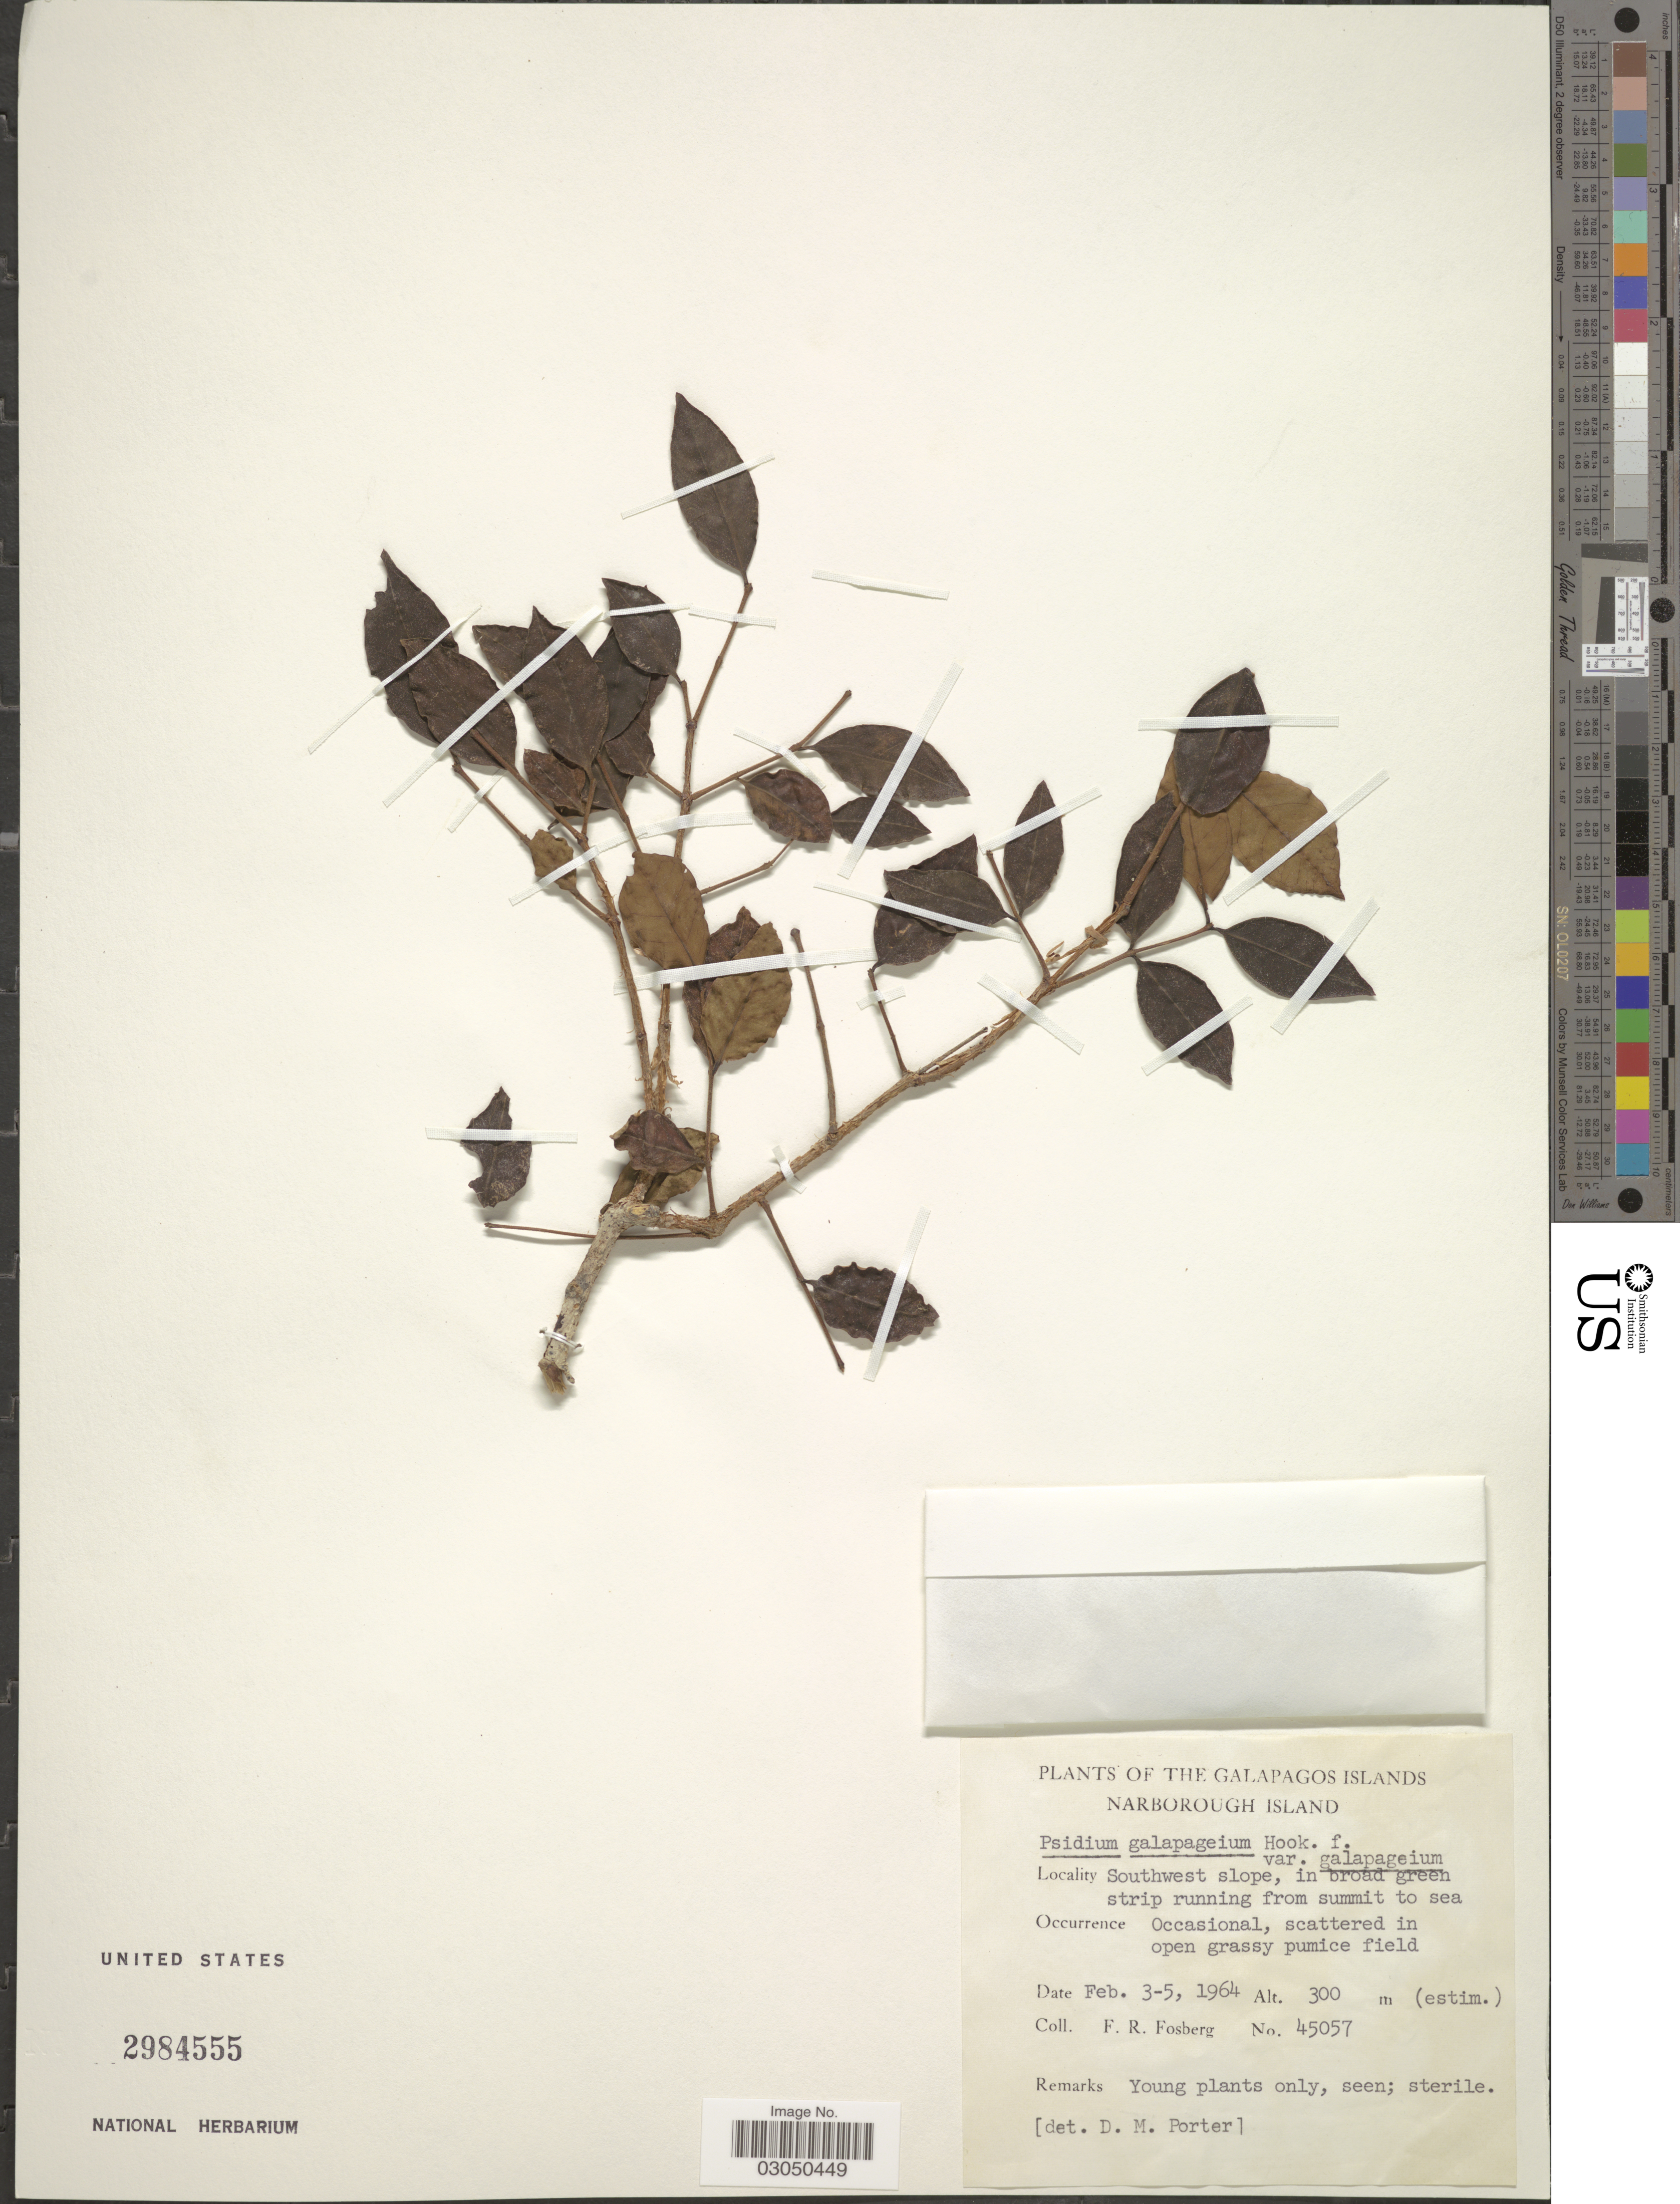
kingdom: Plantae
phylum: Tracheophyta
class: Magnoliopsida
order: Myrtales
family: Myrtaceae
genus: Psidium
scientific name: Psidium galapagaeum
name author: Hook. f.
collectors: F. R. Fosberg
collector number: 45057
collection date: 1964-02-03/1964-02-05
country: Ecuador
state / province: Colón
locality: Galapagos Islands. Narborough Island. Southwest slope, in broad green strip running from summit to sea.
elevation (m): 300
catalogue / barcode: US 2984555